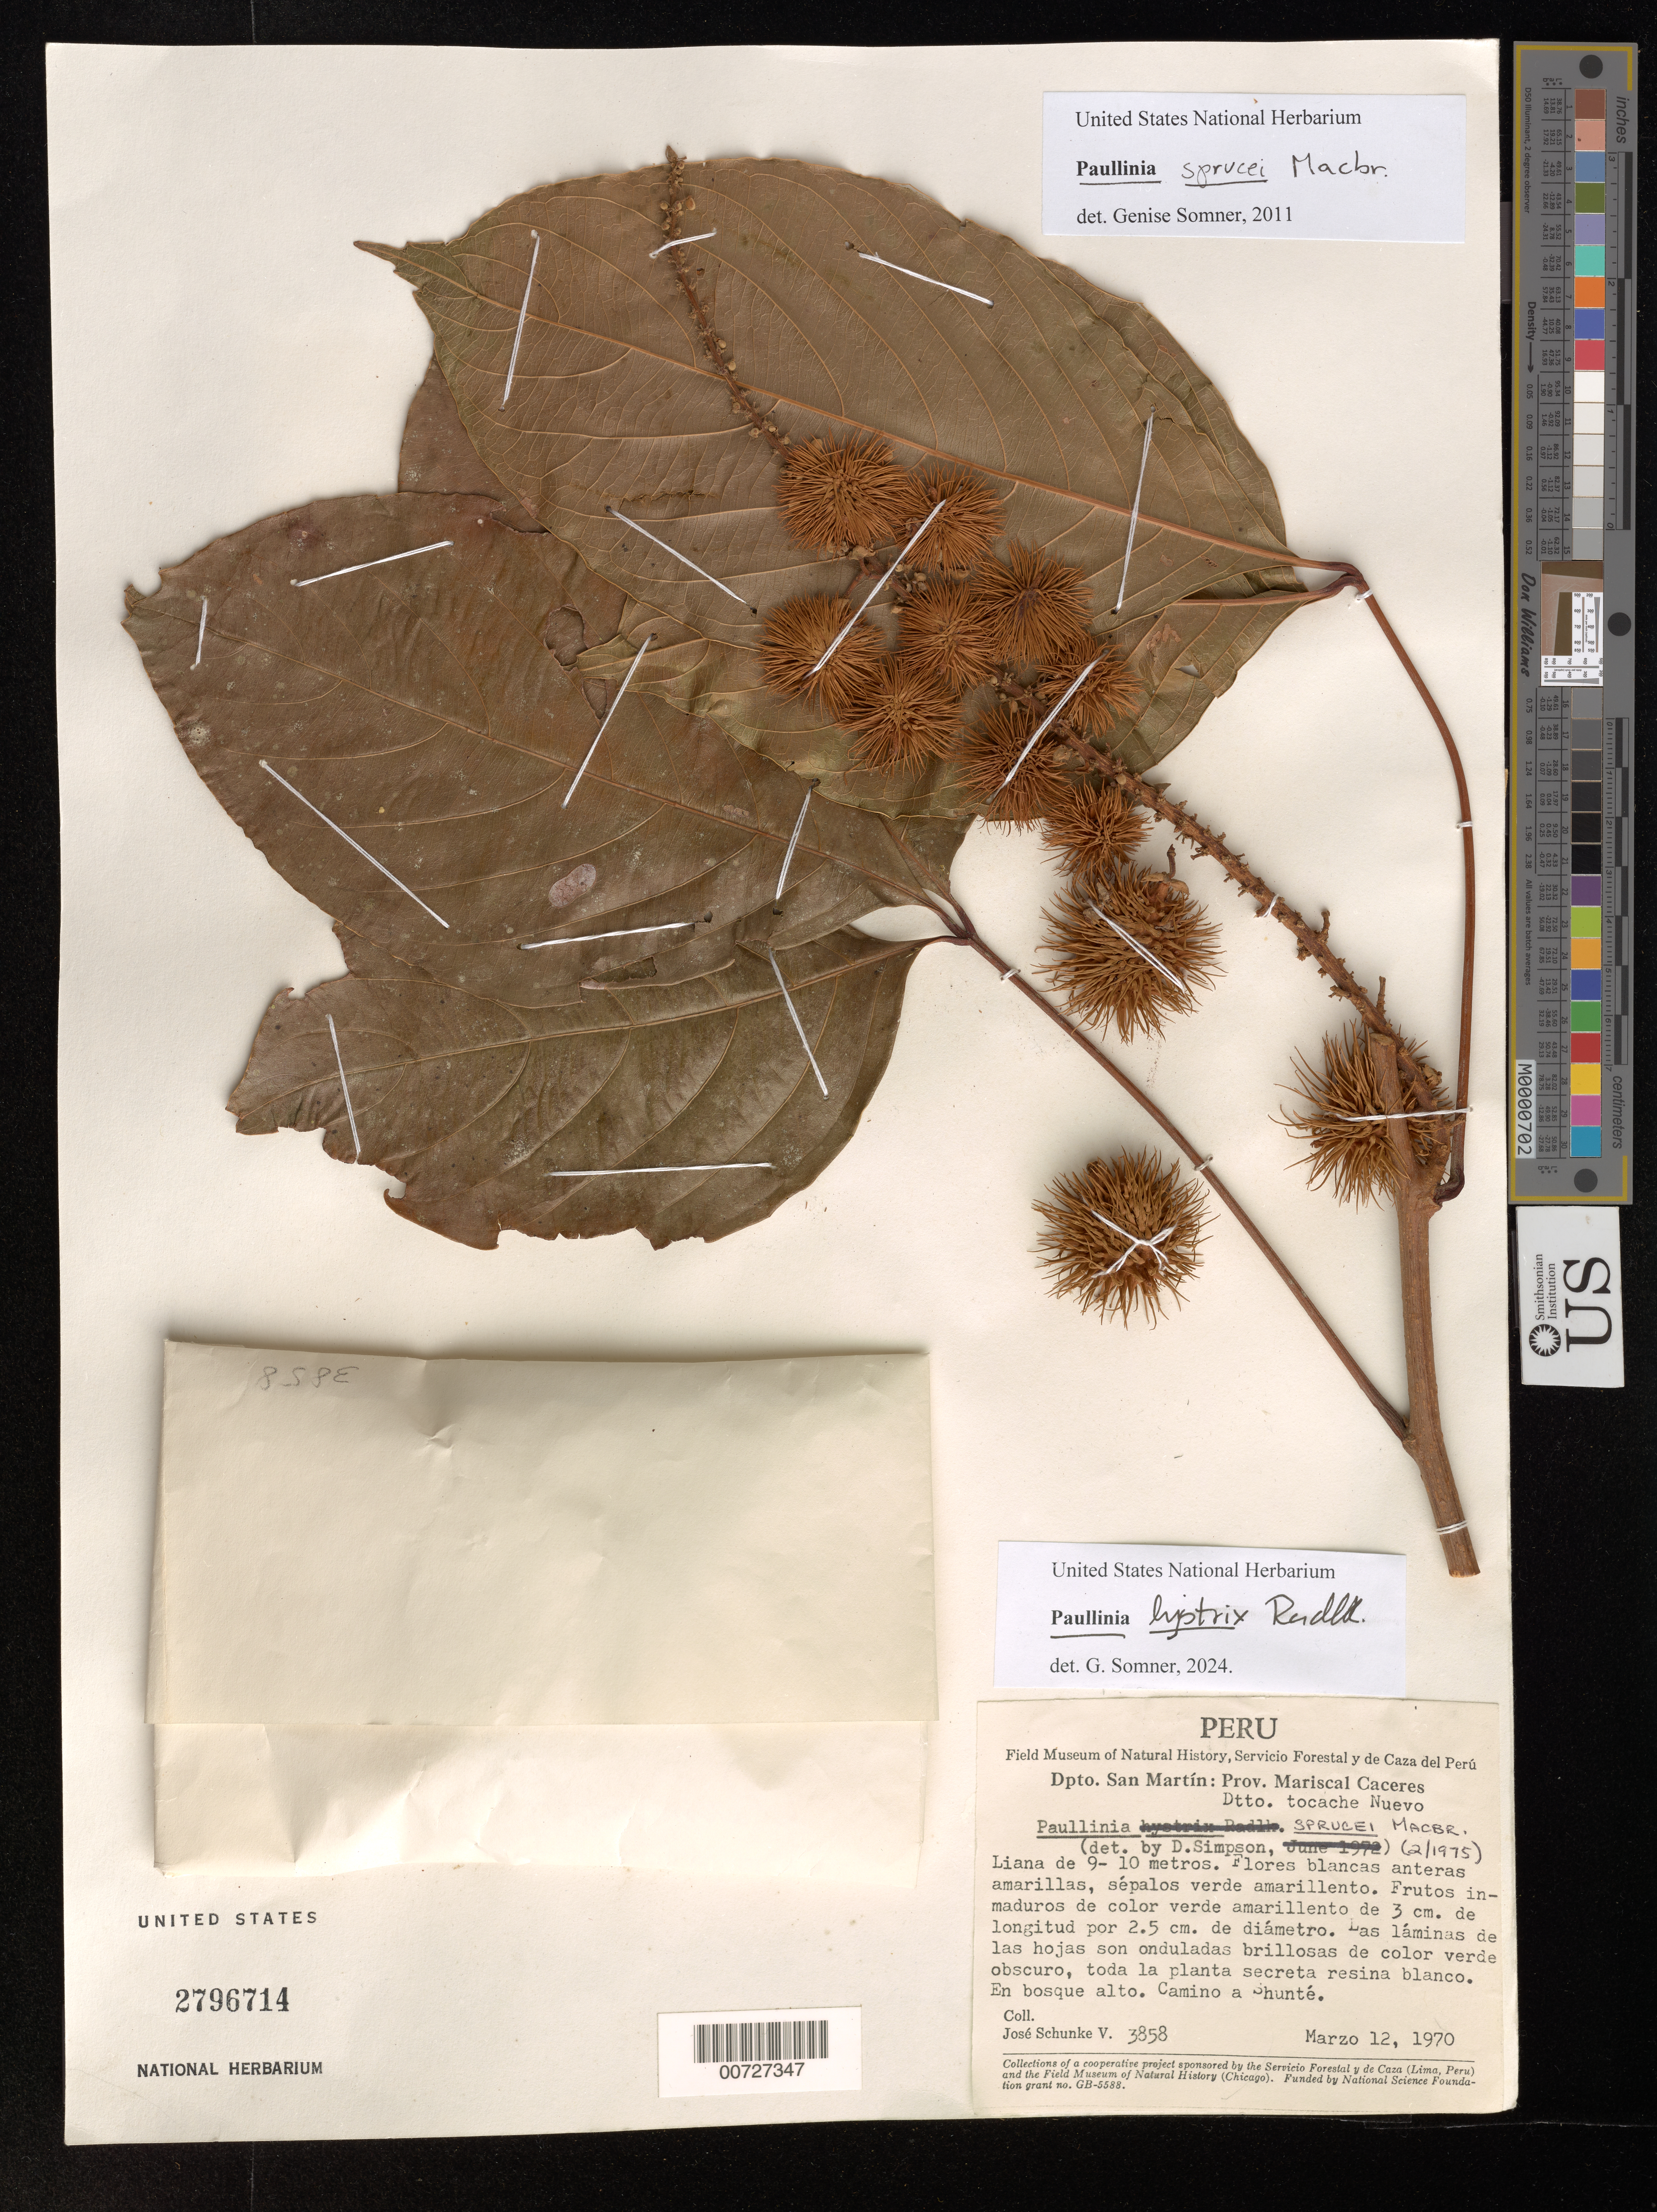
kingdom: Plantae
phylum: Tracheophyta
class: Magnoliopsida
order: Sapindales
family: Sapindaceae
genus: Paullinia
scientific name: Paullinia hystrix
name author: Radlk.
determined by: Somner, G. V.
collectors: J. Schunke Vigo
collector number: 3858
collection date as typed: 12 Mar 1970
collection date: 1970-03-12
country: Peru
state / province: San Martín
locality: Prov. Mariscal Caceres, Dtto. Tocache Nuevo. Camino a Shunté.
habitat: En bosque alto.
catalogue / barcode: US 2796714